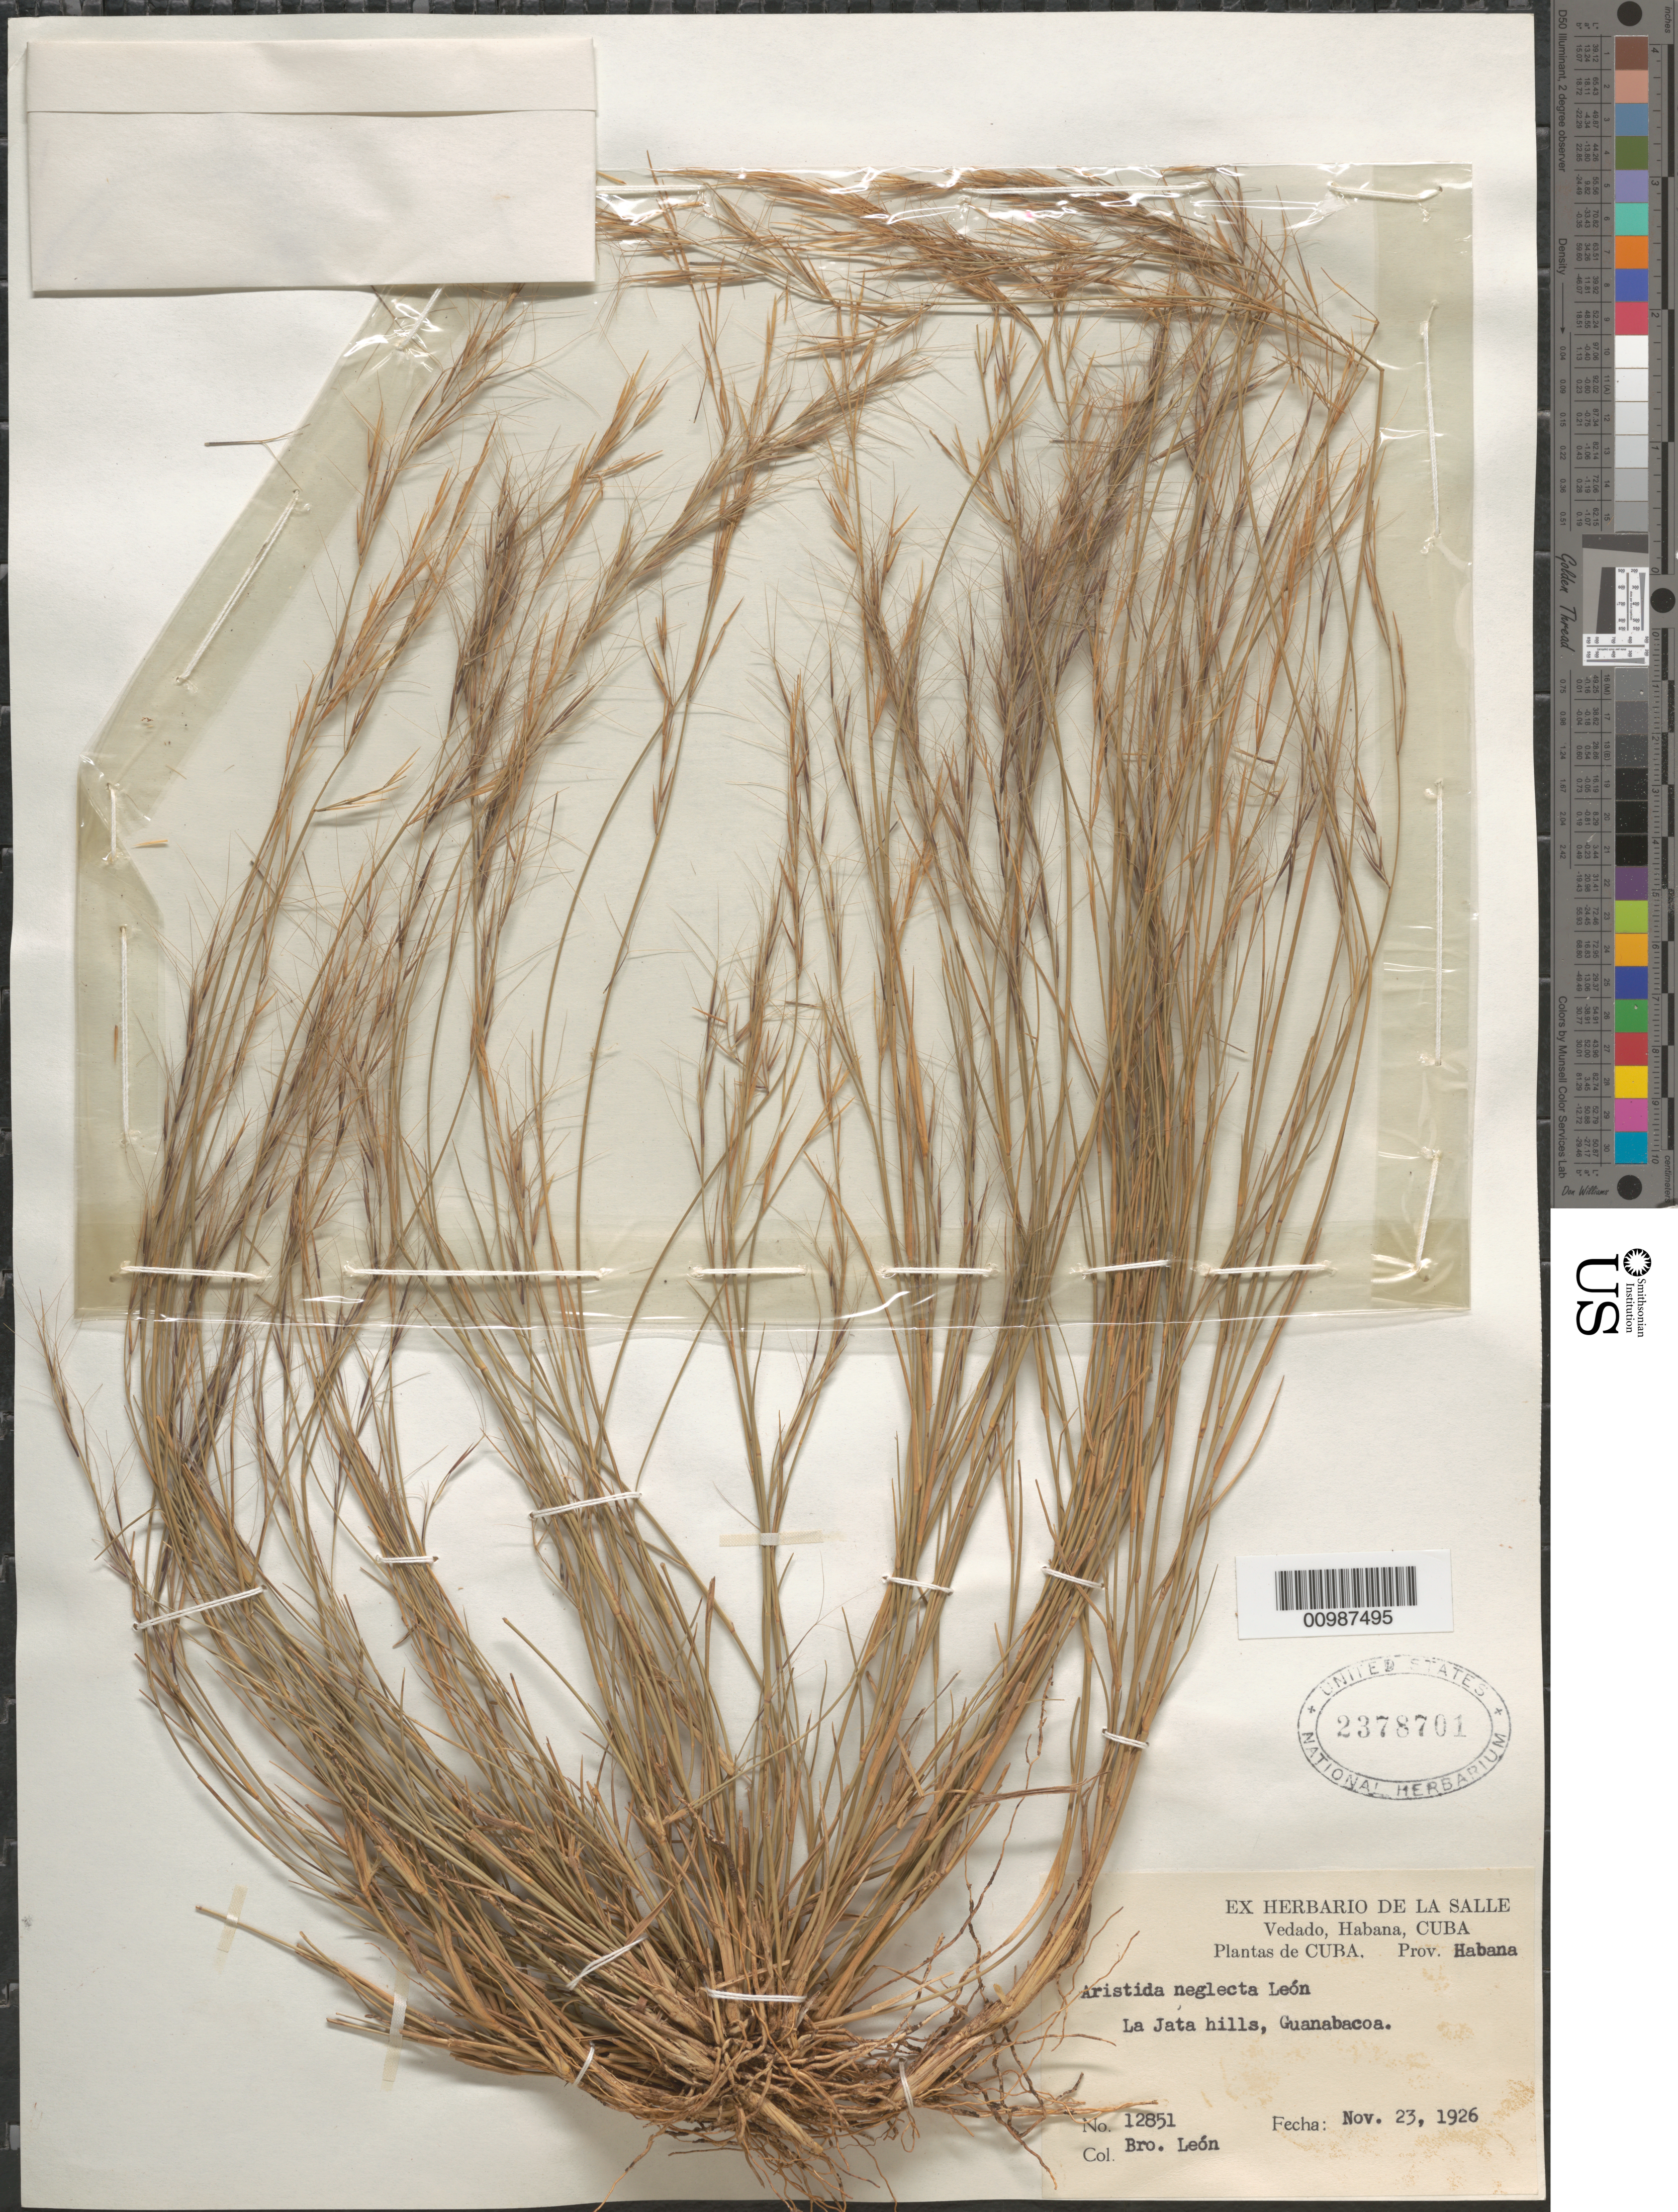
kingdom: Plantae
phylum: Tracheophyta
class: Liliopsida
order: Poales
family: Poaceae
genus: Aristida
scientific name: Aristida neglecta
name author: León ex Hitchc.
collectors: Bro. León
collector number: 12851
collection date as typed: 23 Nov 1926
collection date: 1926-11-23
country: Cuba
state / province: La Habana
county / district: Municipio Guanabacoa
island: Cuba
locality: La Jata Hills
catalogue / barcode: US 2378701